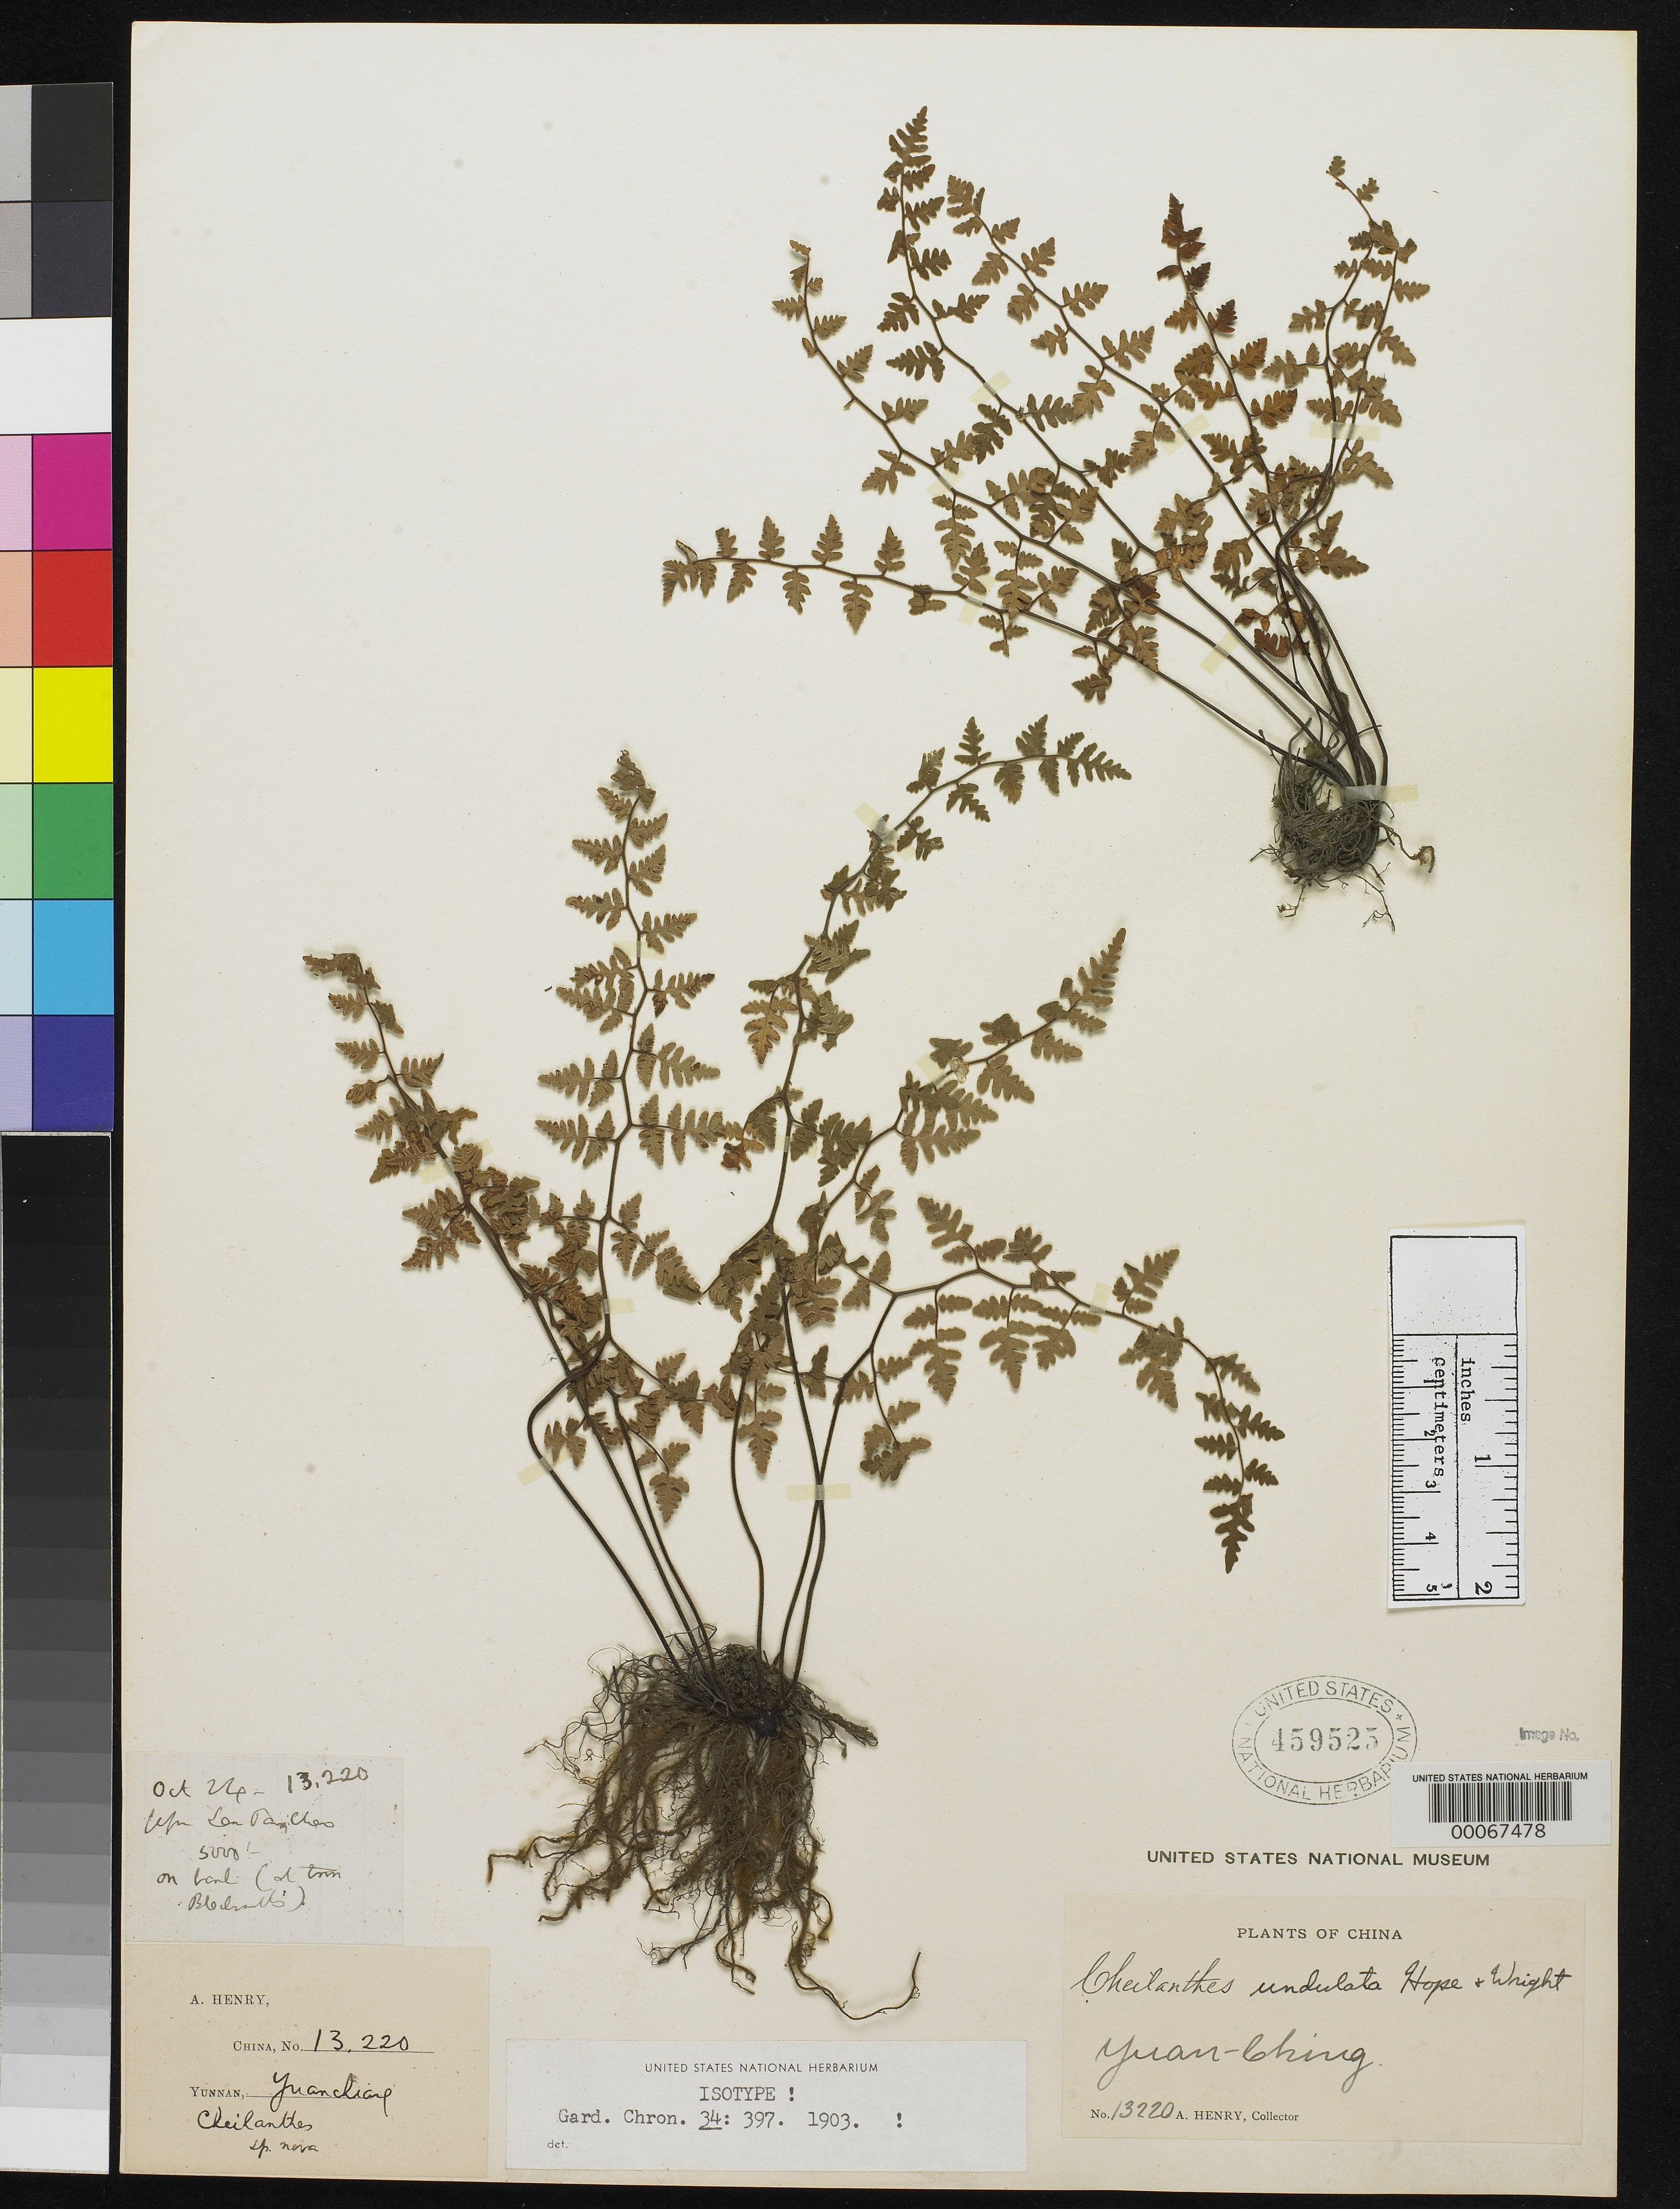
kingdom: Plantae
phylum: Tracheophyta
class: Polypodiopsida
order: Polypodiales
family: Pteridaceae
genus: Cheilanthes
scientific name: Cheilanthes undulata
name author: C. Hope & C. Wright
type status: Isosyntype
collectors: A. Henry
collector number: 13220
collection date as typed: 24 Oct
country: China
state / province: Yunnan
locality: Yuanchang. Before Len Pan Cheo.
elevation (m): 1524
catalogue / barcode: US 459525